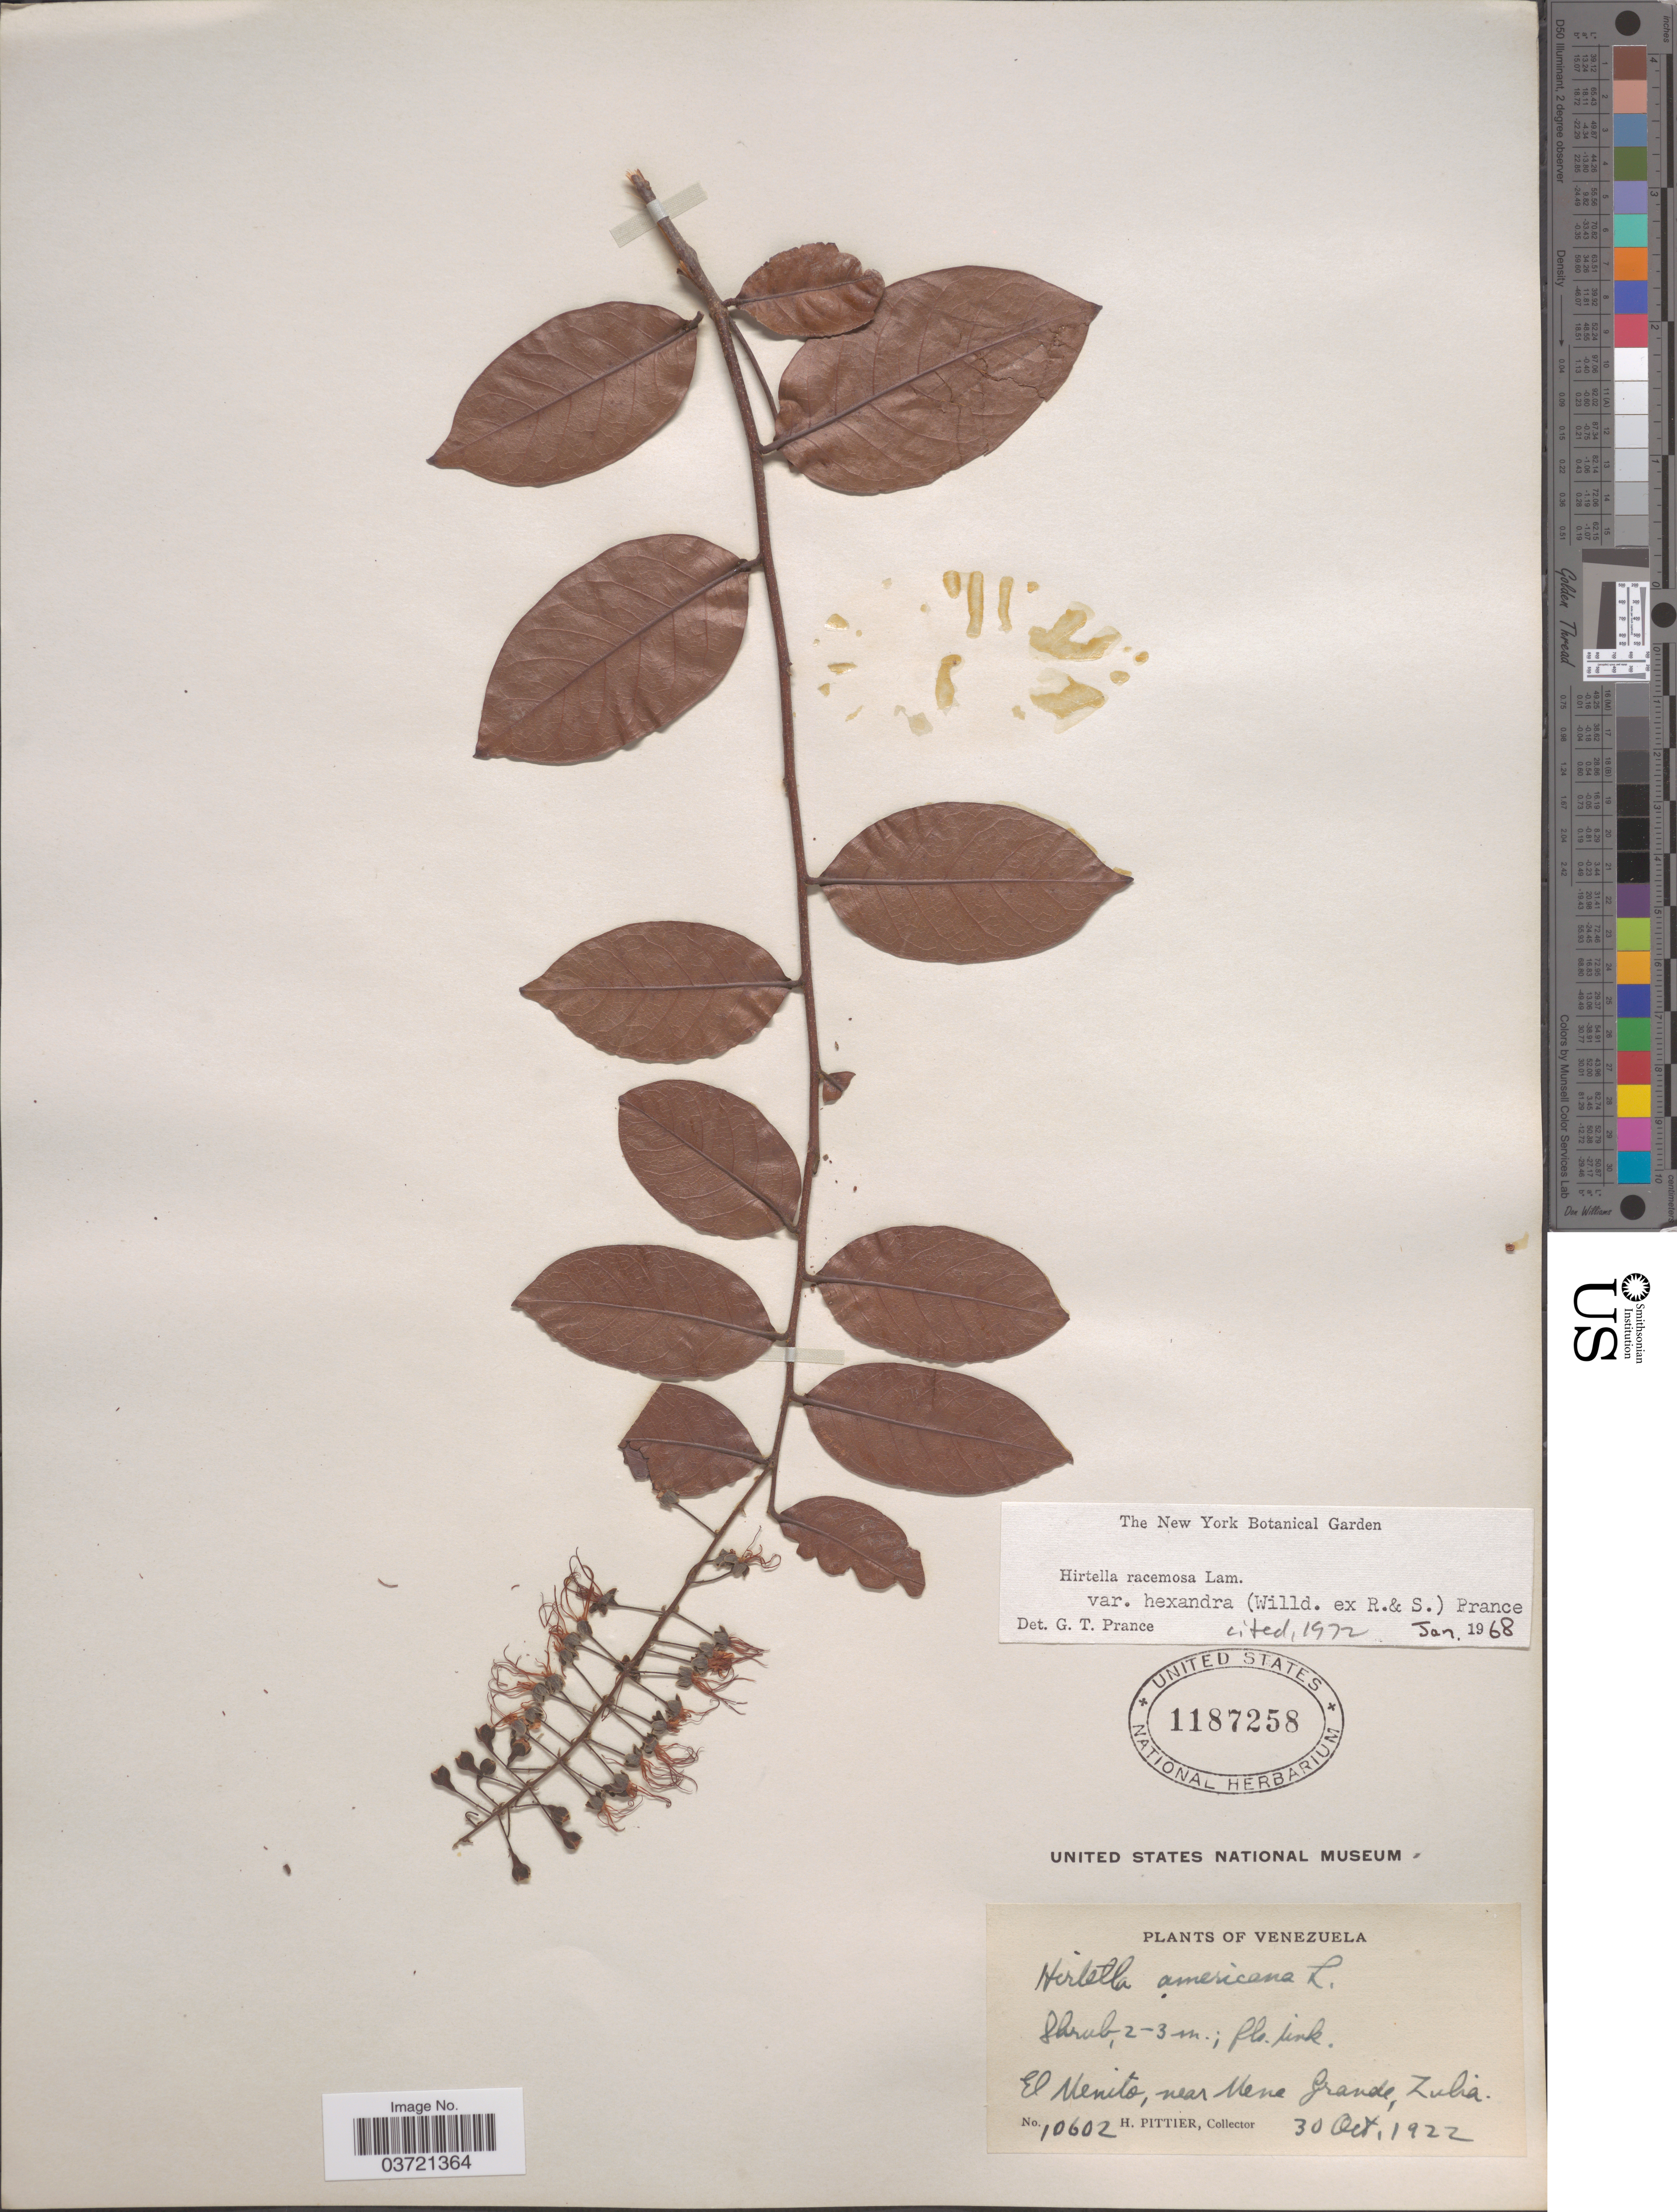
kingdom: Plantae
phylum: Tracheophyta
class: Magnoliopsida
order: Malpighiales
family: Chrysobalanaceae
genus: Hirtella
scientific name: Hirtella racemosa var. hexandra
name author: (Willd. ex Roem. & Schult.) Prance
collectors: H. F. Pittier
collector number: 10602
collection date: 1922-10-30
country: Venezuela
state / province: Zulia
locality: El Menito, near Mene Grande.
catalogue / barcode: US 1187258